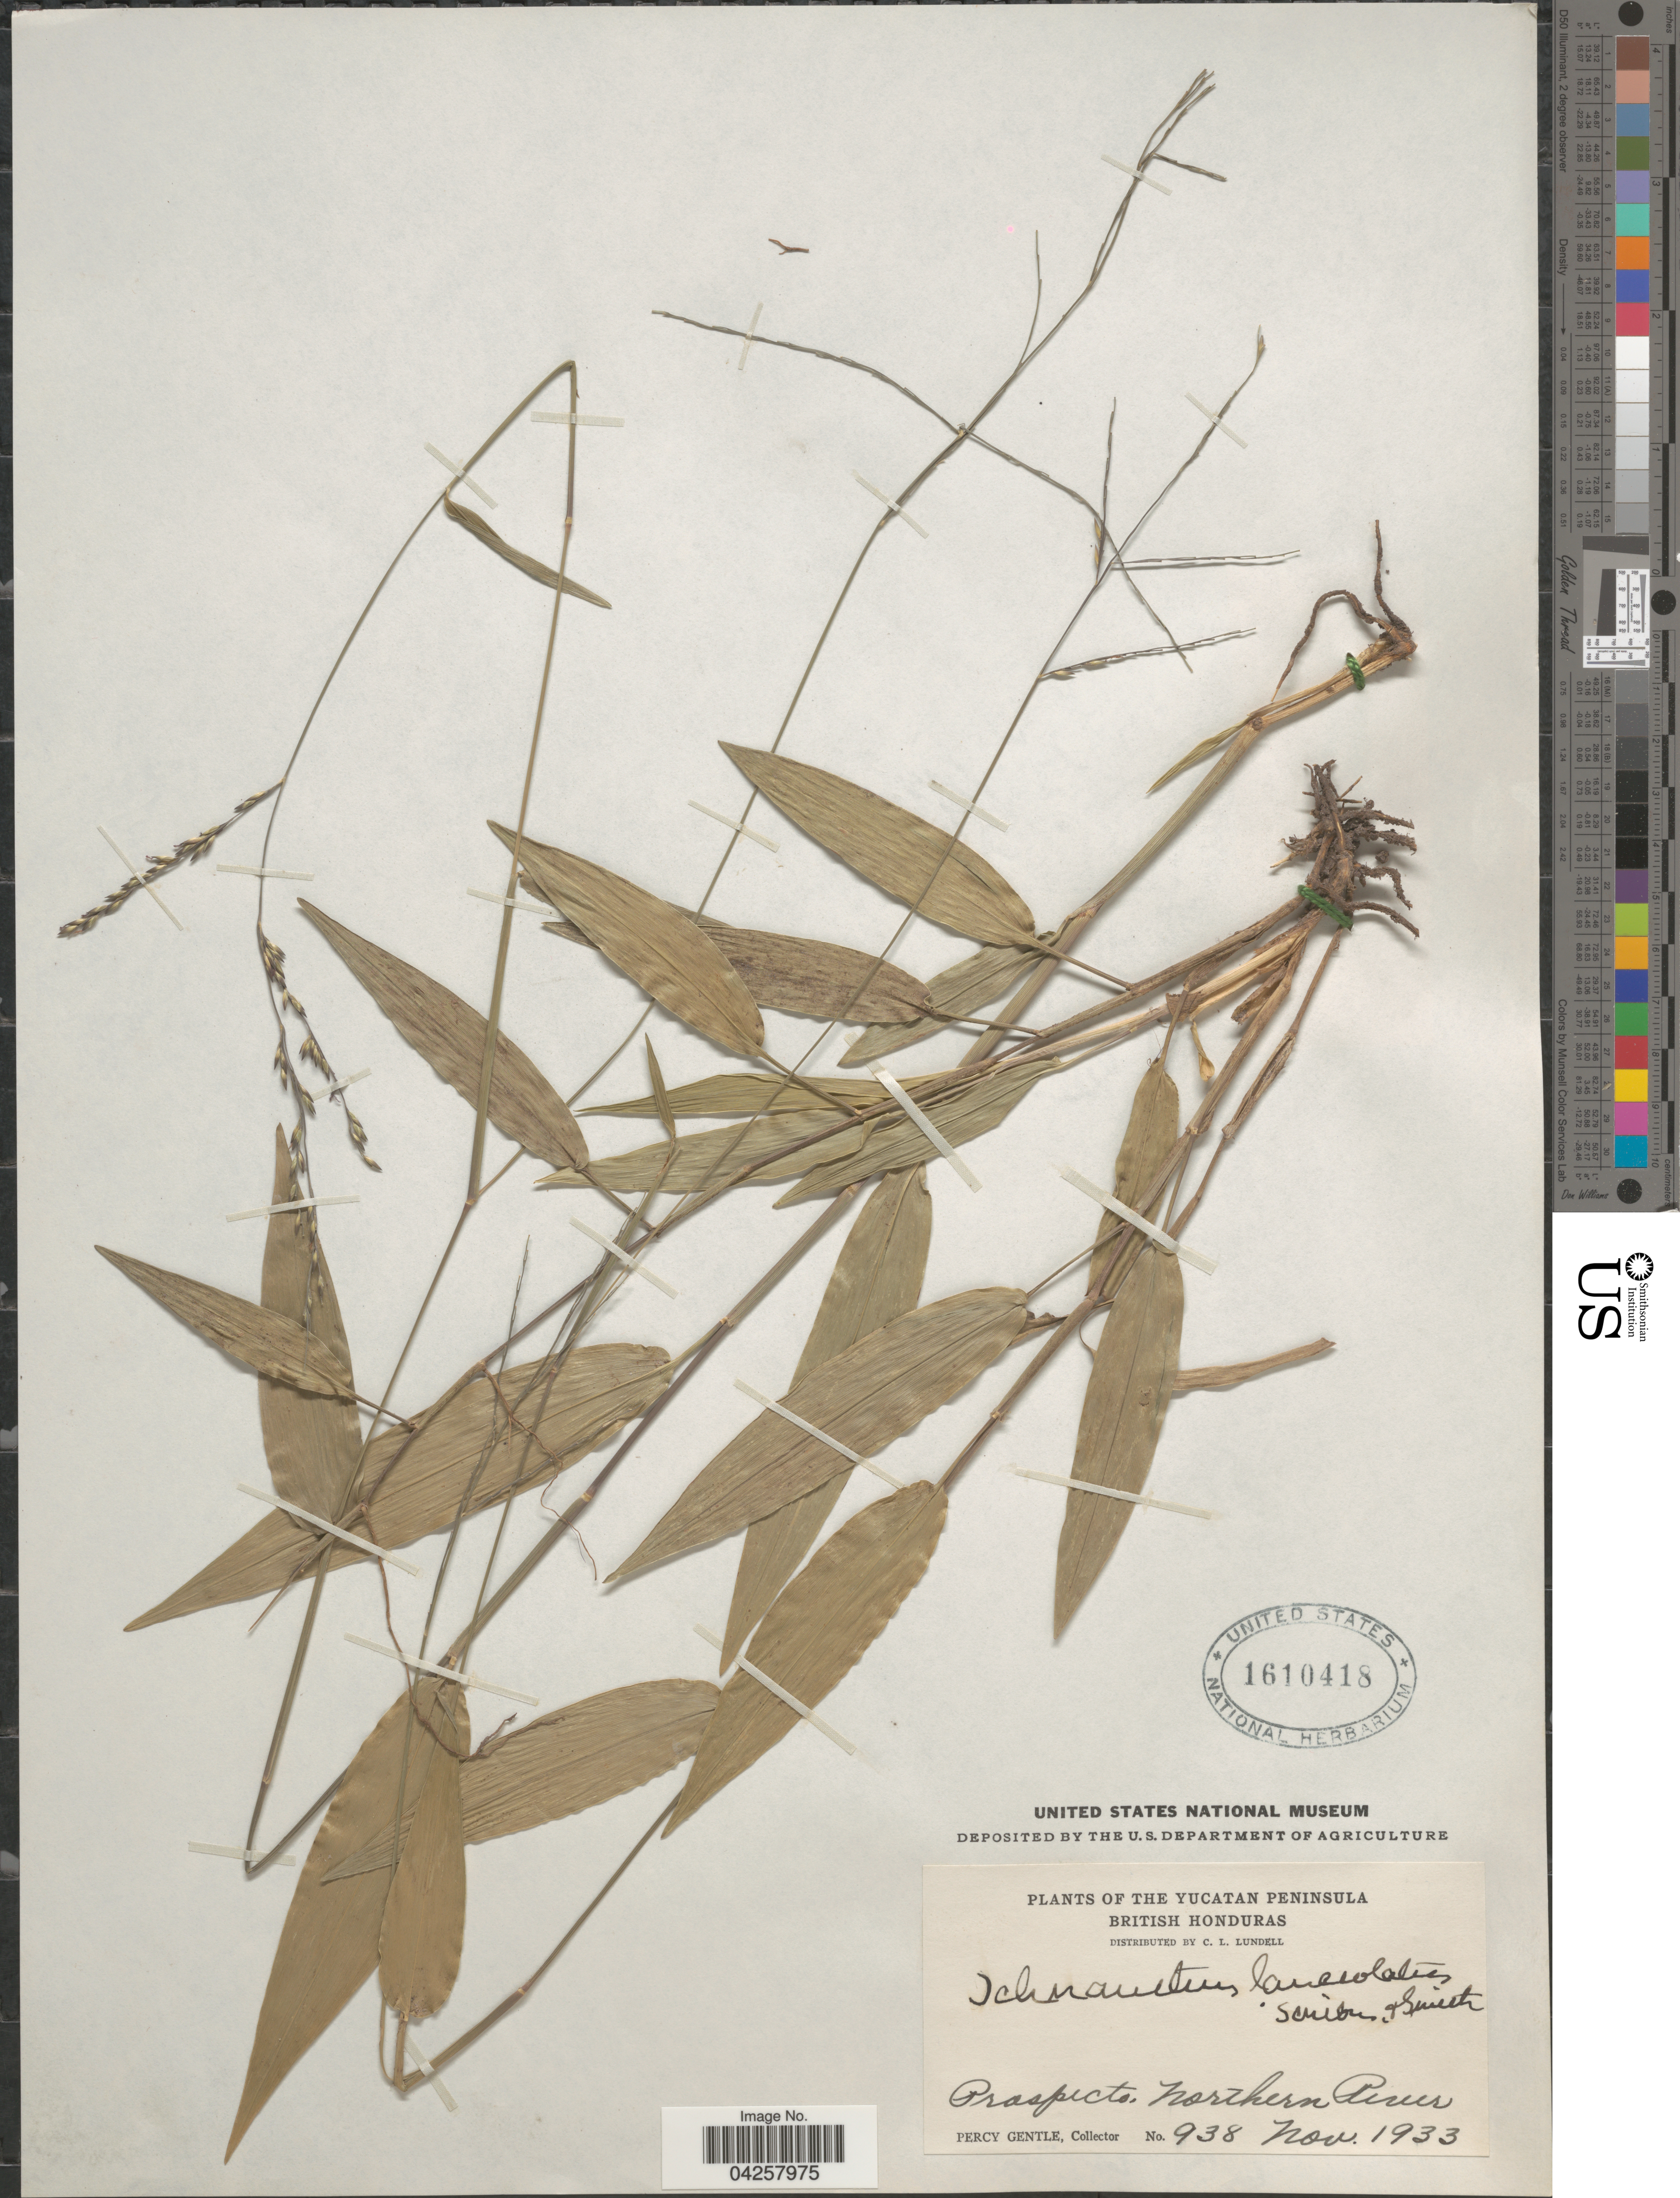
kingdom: Plantae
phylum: Tracheophyta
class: Liliopsida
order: Poales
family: Poaceae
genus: Ichnanthus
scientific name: Ichnanthus lanceolatus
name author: Scribn. & J.G. Sm.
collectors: P. H. Gentle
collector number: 938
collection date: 1933-11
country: Belize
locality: The Yucatan Peninsula. British Honduras. Prospecto, Northern River.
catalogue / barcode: US 1610418